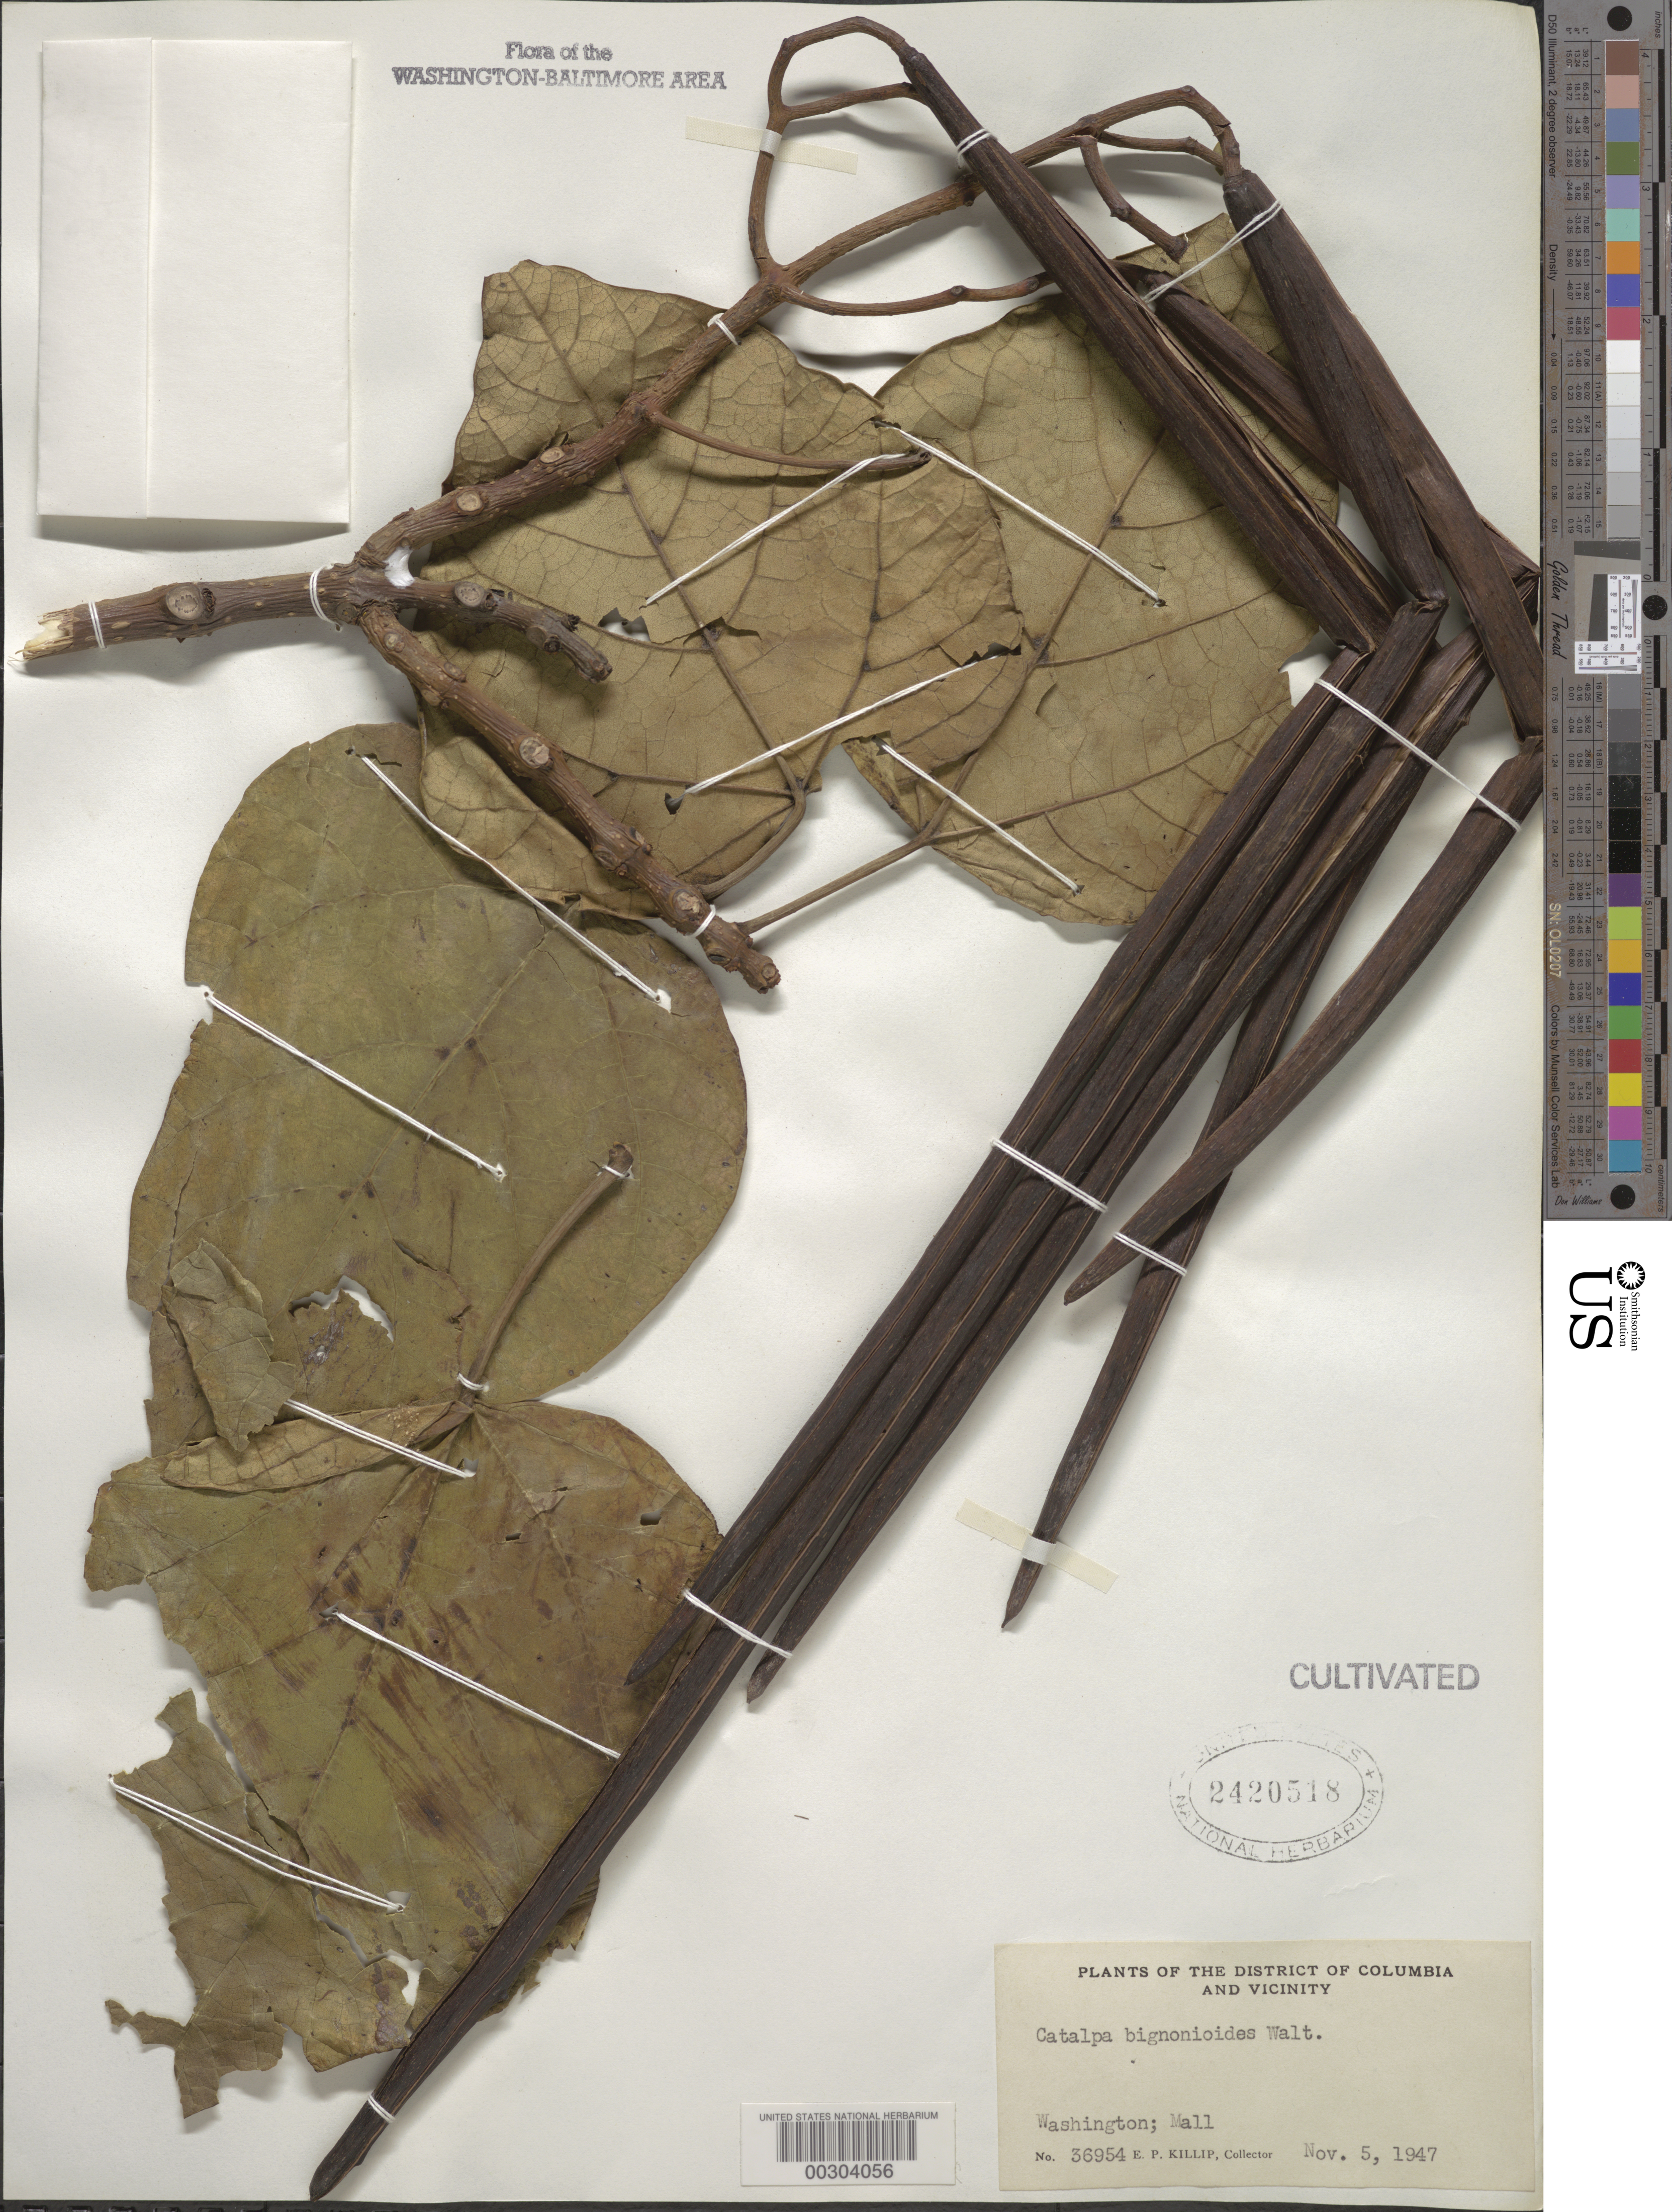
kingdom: Plantae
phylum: Tracheophyta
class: Magnoliopsida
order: Lamiales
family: Bignoniaceae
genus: Catalpa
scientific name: Catalpa bignonioides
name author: Walter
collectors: E. P. Killip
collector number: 36954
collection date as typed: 05 Nov 1947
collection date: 1947-11-05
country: United States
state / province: District of Columbia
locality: Mall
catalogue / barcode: US 2420518